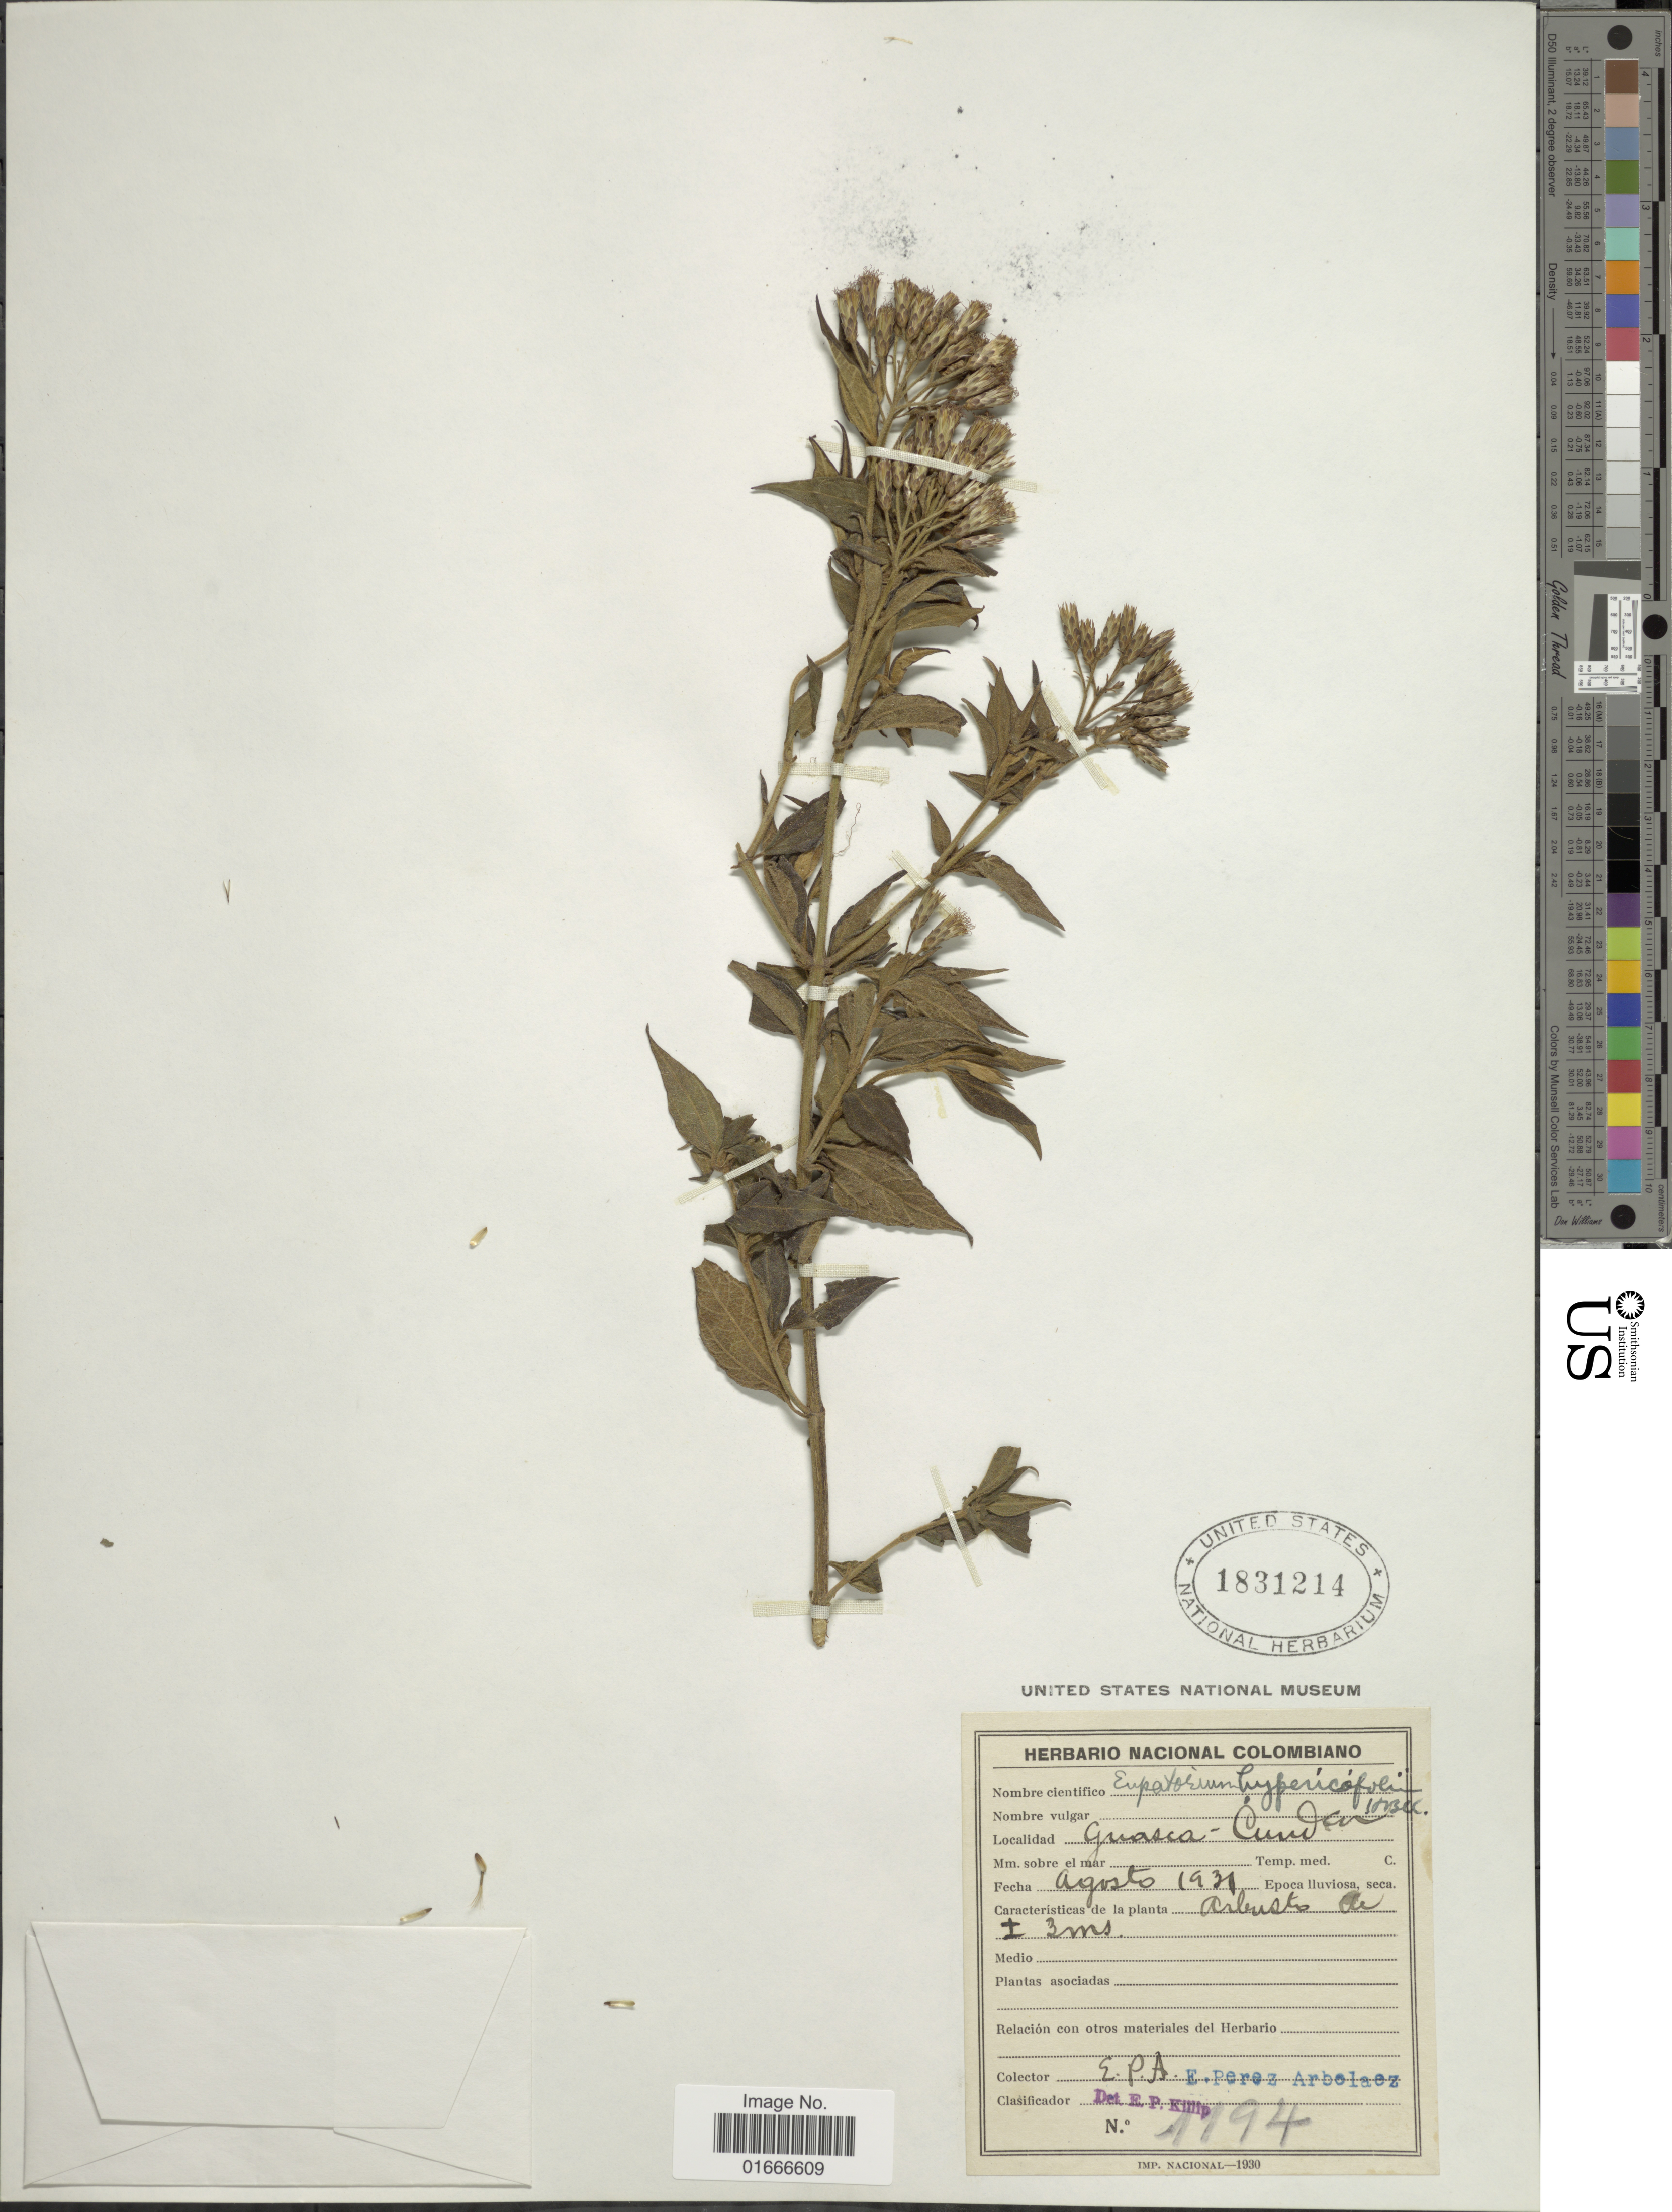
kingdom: Plantae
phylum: Tracheophyta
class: Magnoliopsida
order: Asterales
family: Asteraceae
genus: Chromolaena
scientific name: Chromolaena hypericifolia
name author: (Kunth) R.M. King & H. Rob.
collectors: E. Pérez Arbeláez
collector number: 1194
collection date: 1931-08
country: Colombia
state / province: Cundinamarca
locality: Guasca-Cundca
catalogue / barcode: US 1831214